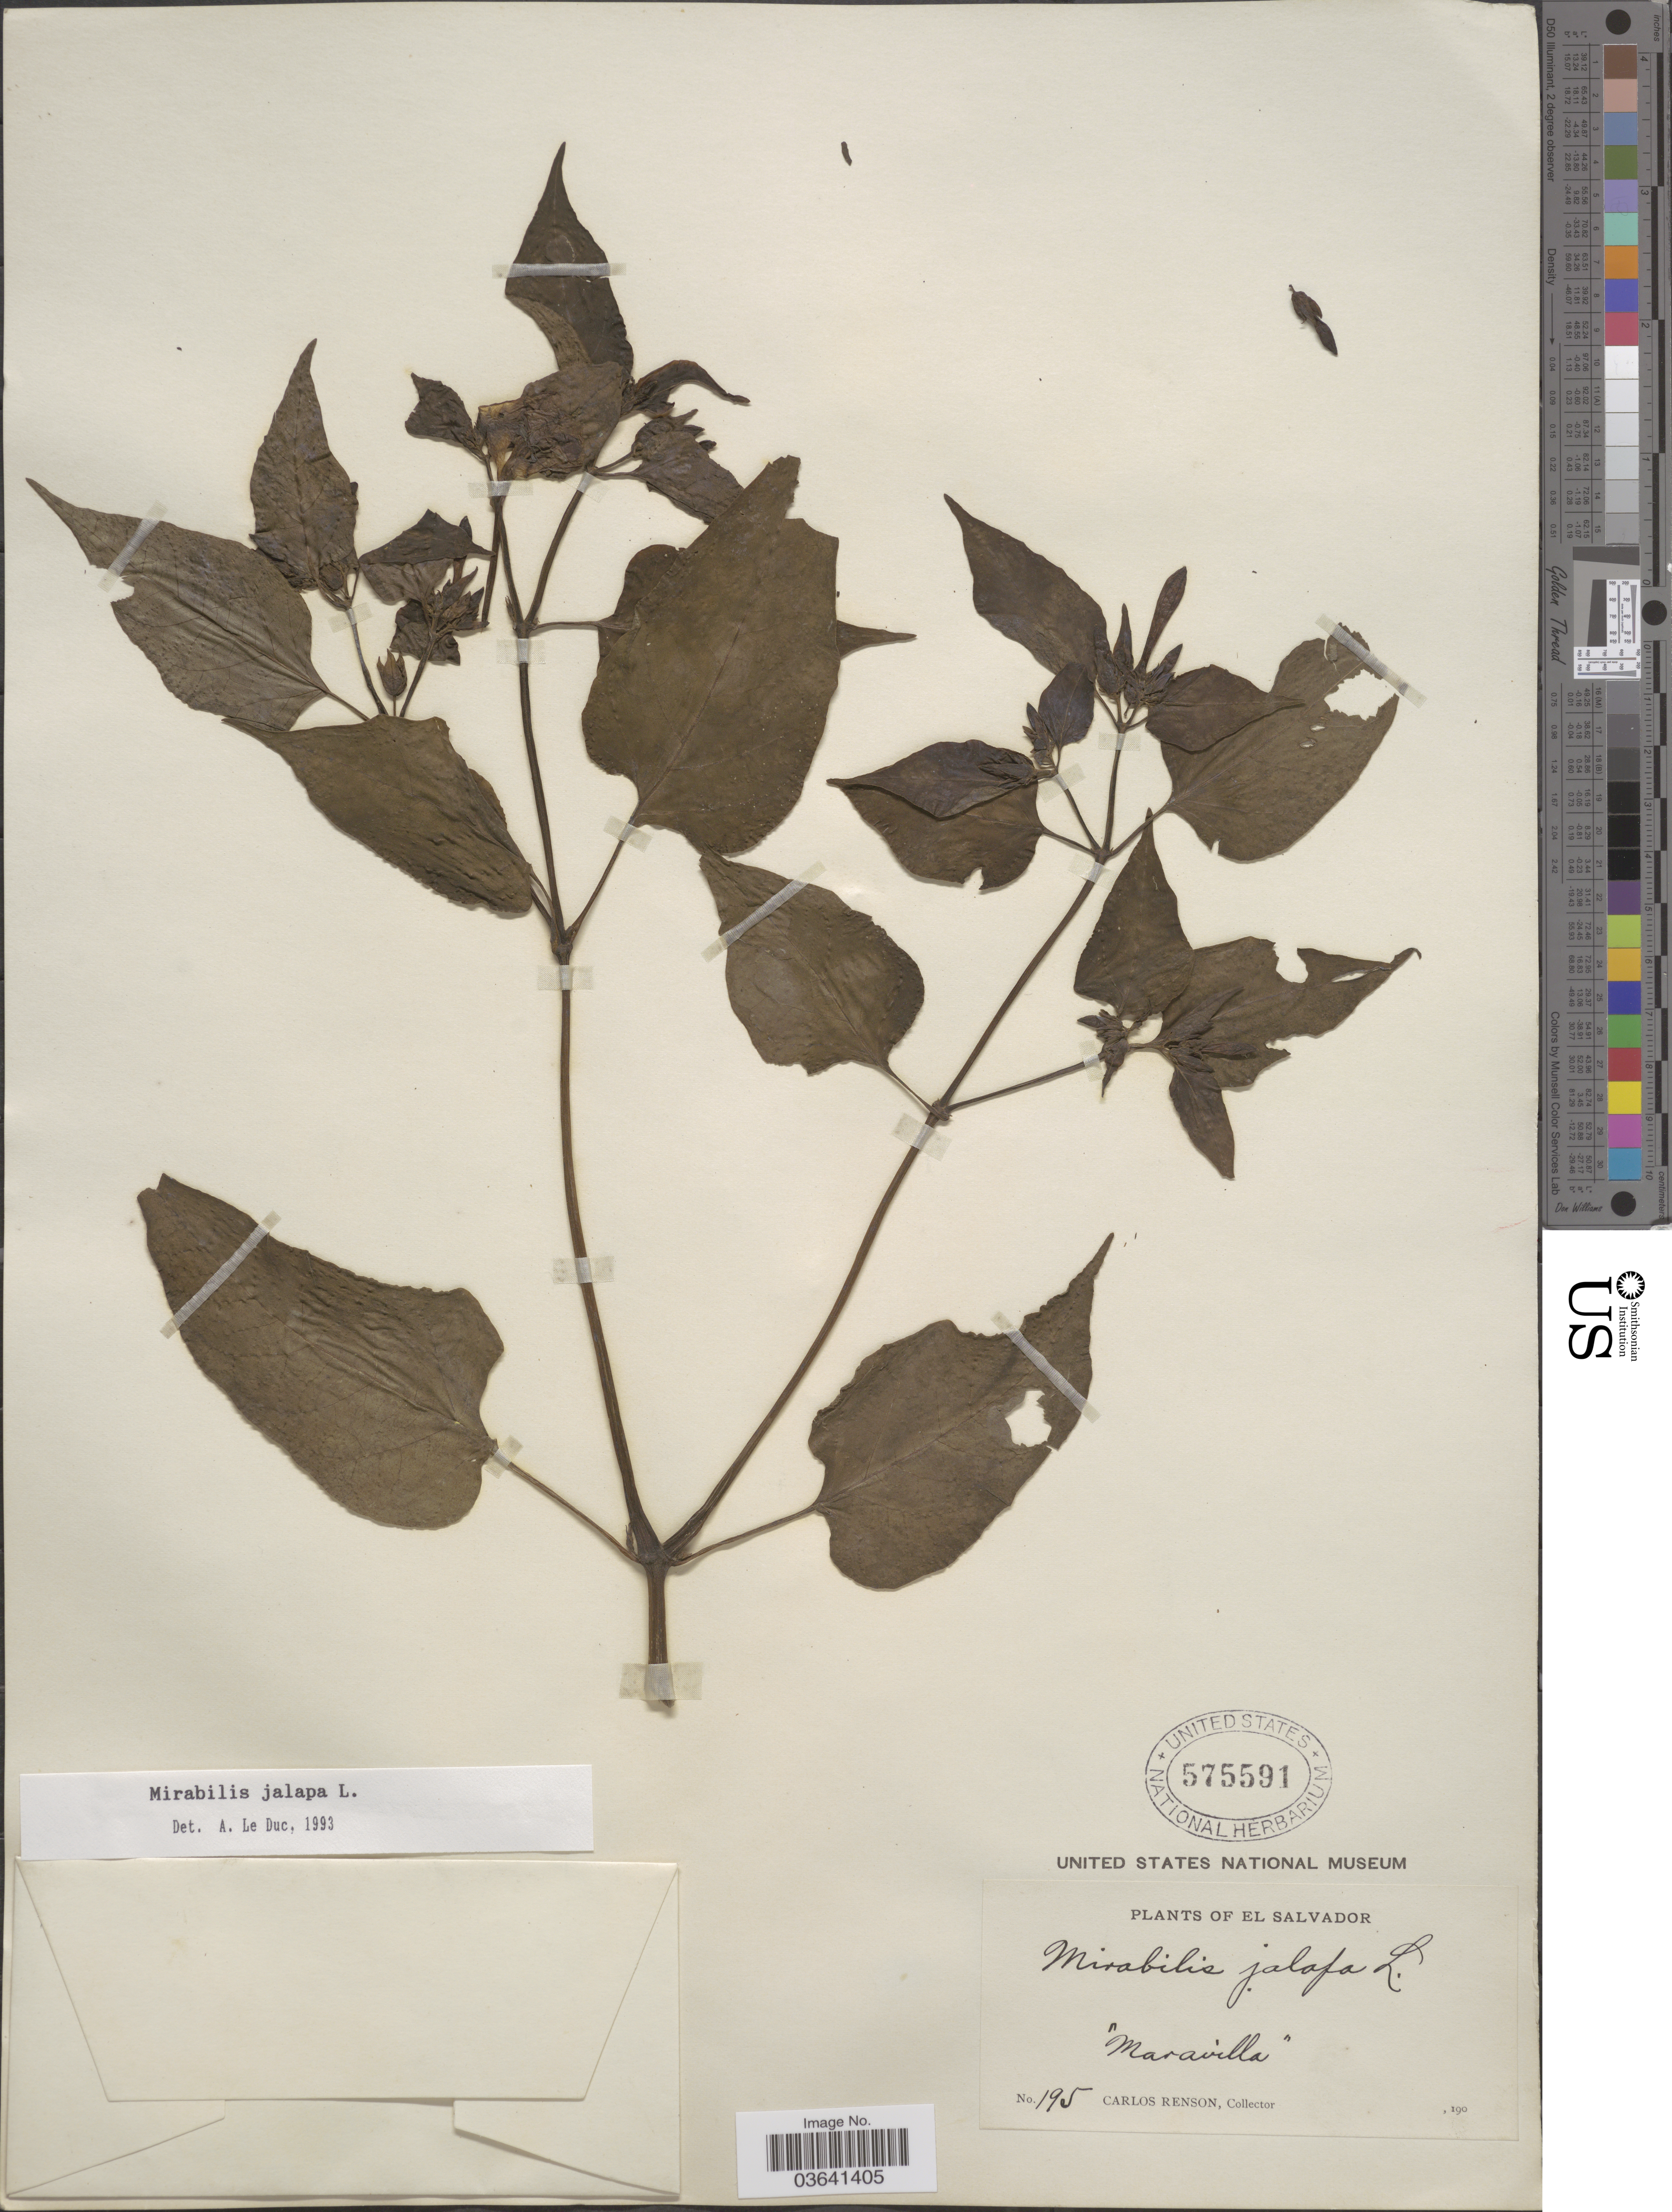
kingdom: Plantae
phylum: Tracheophyta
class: Magnoliopsida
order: Caryophyllales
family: Nyctaginaceae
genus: Mirabilis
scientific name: Mirabilis jalapa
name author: L.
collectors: C. Renson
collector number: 195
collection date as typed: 190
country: El Salvador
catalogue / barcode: US 575591